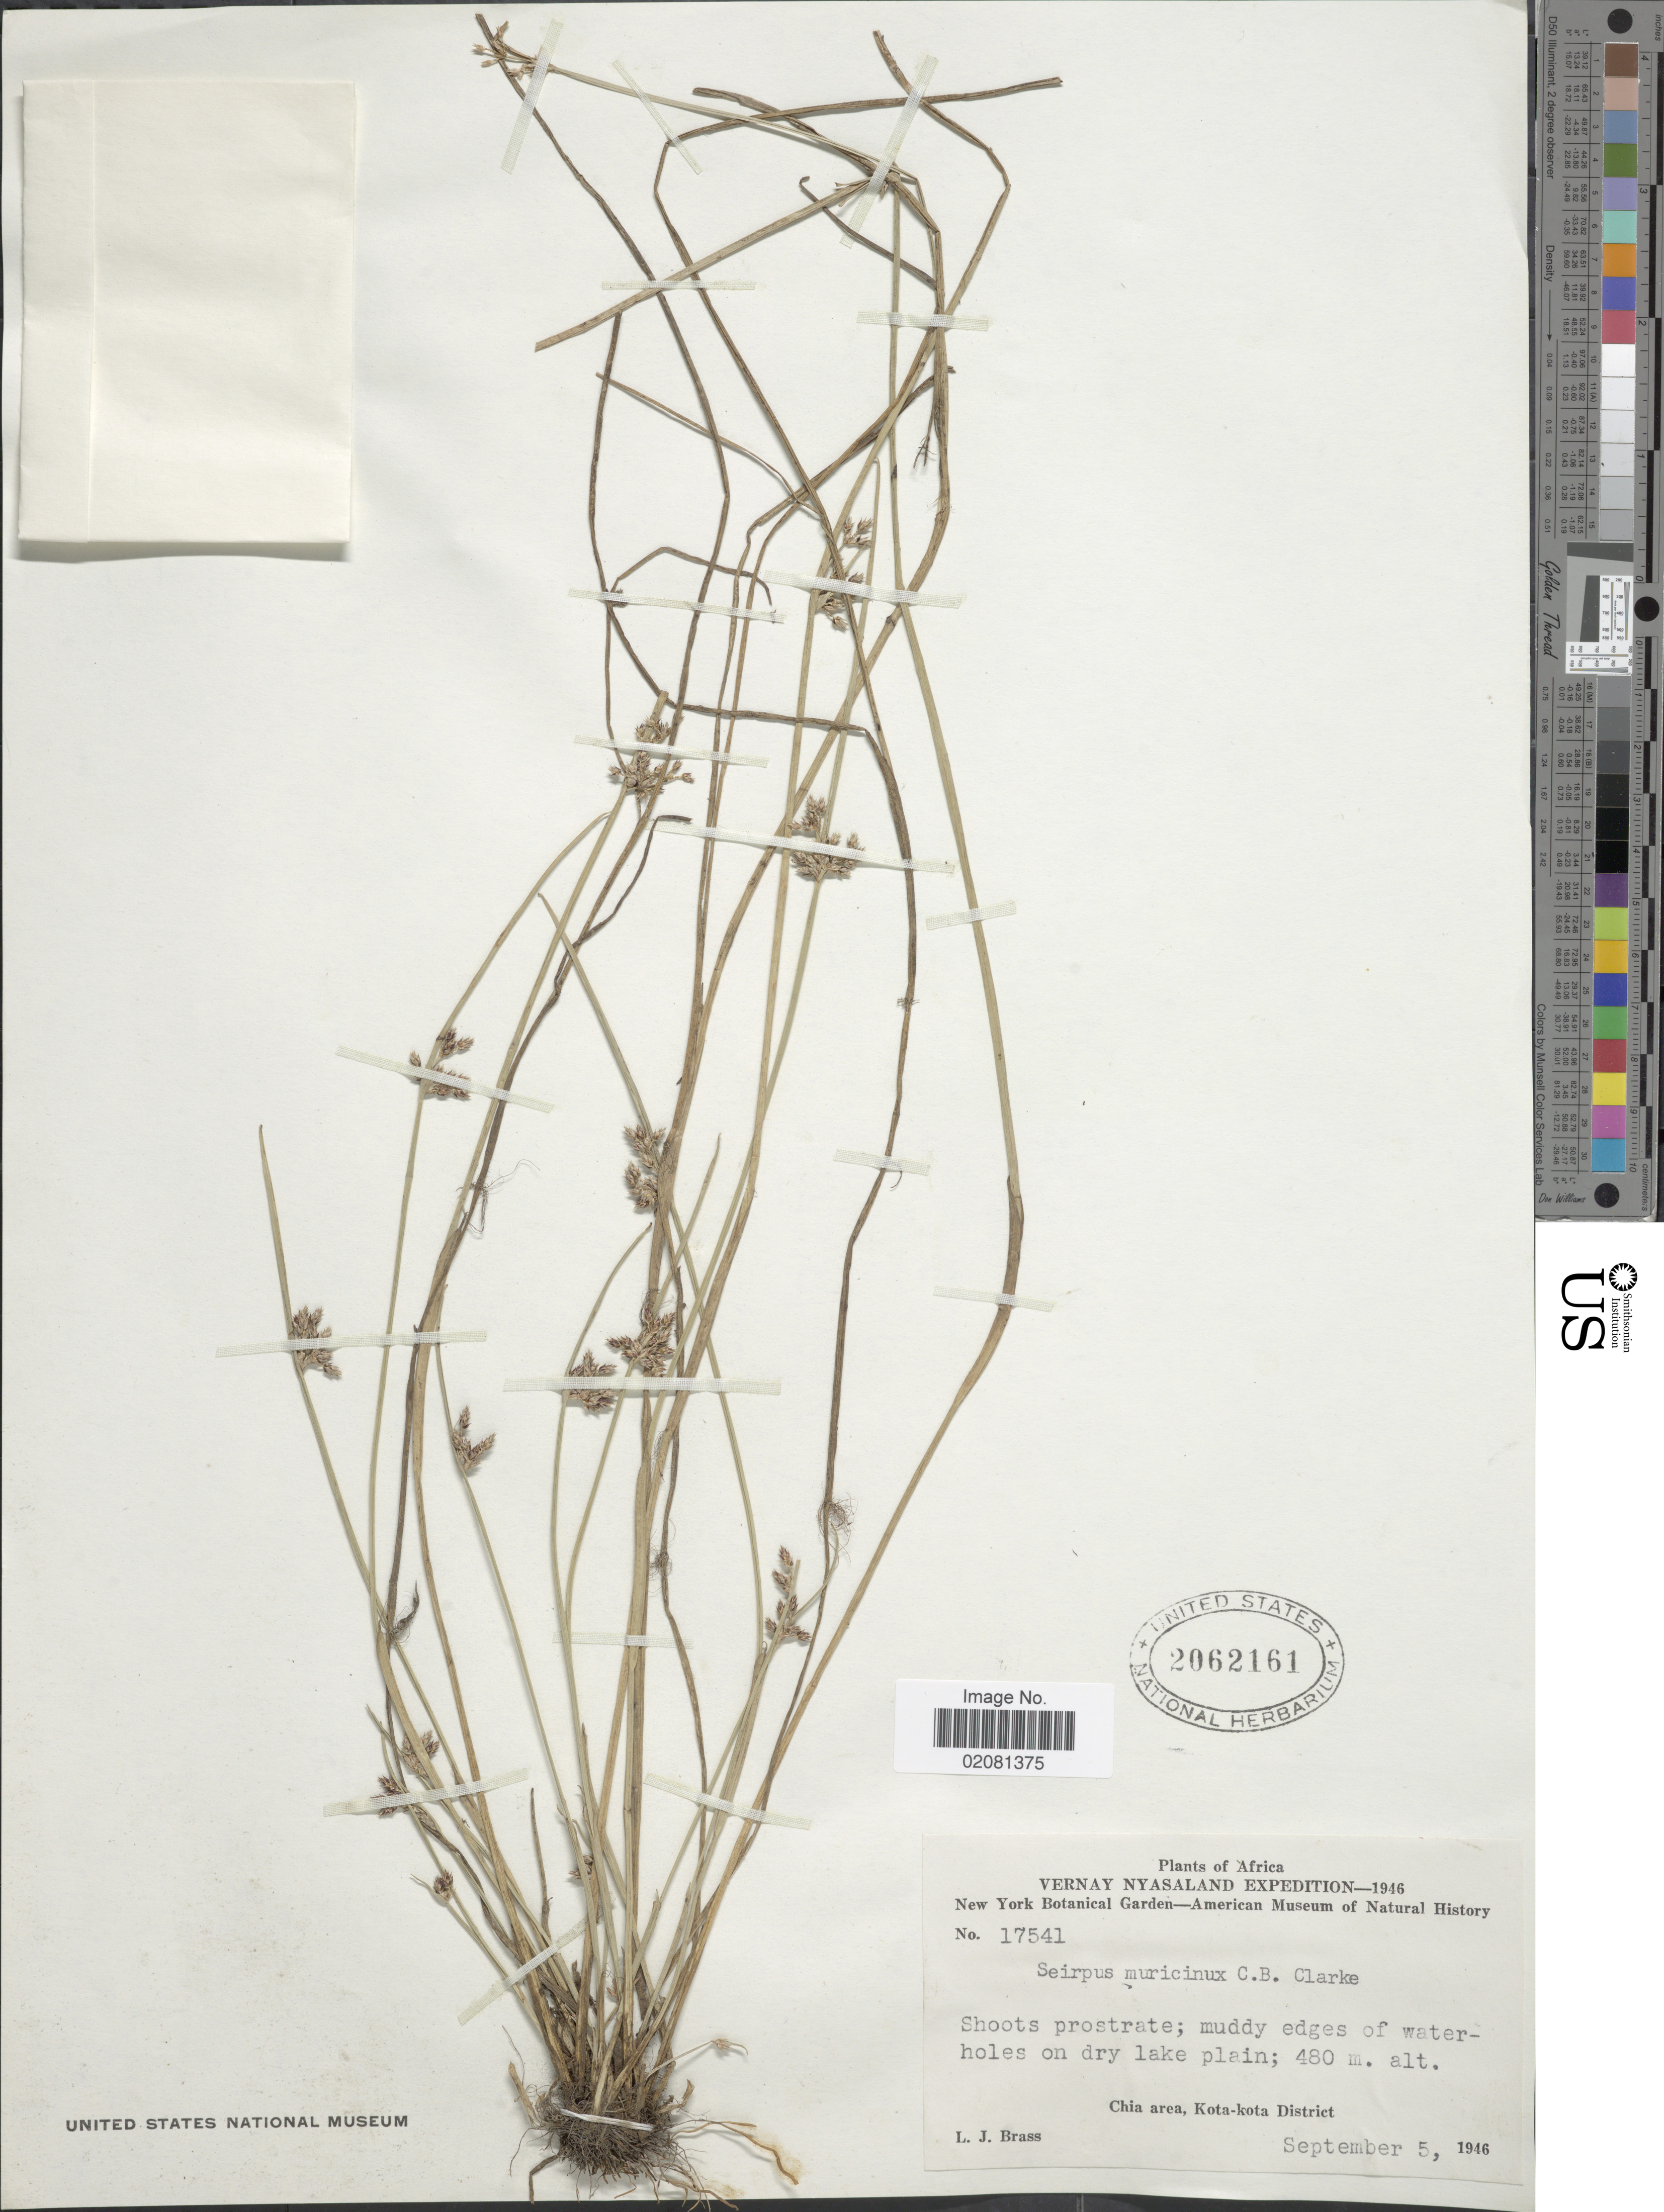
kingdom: Plantae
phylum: Tracheophyta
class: Liliopsida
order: Poales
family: Cyperaceae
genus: Schoenoplectus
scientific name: Schoenoplectus muricinux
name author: (C.B. Clarke) J. Raynal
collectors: L. J. Brass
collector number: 17541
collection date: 1946-09-05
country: Malawi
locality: Chia area, Kota-kota District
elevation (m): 480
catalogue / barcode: US 2062161